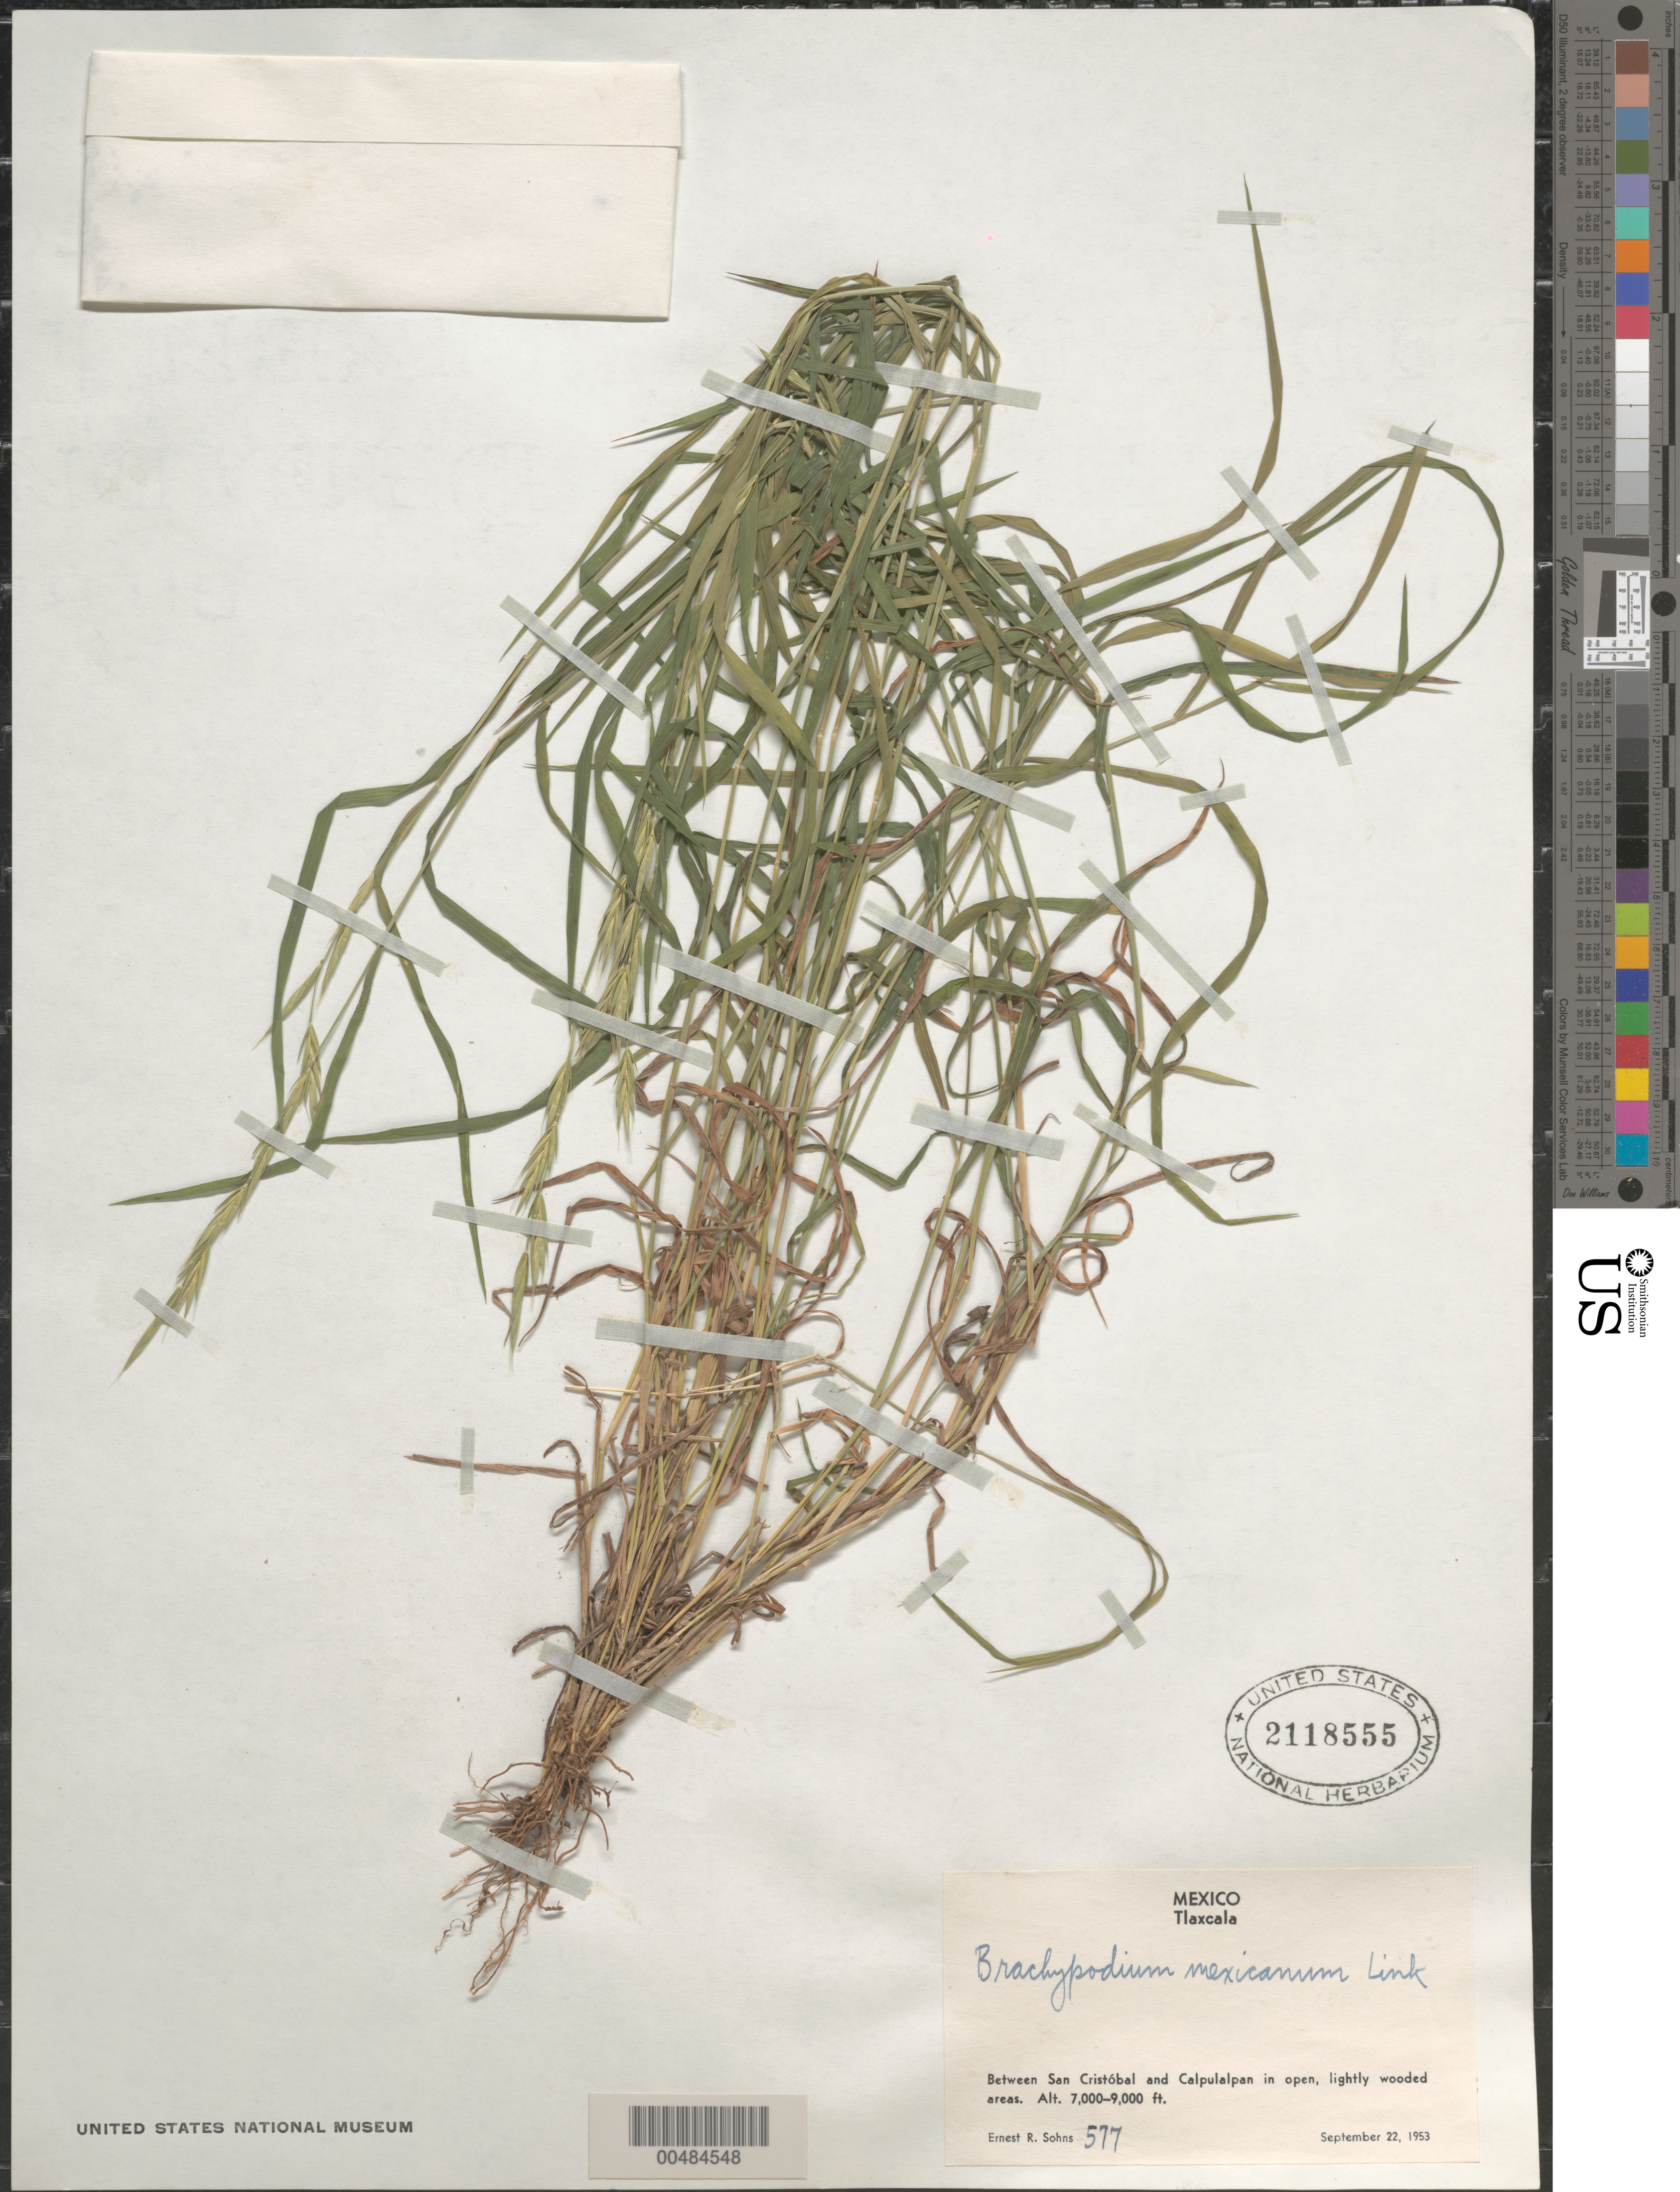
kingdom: Plantae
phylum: Tracheophyta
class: Liliopsida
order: Poales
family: Poaceae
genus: Brachypodium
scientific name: Brachypodium mexicanum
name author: (Roem. & Schult.) Link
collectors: E. R. Sohns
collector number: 577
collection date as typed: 22 Sep 1953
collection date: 1953-09-22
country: Mexico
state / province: Tlaxcala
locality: Between San Crist¢bal and Calpulalpan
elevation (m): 2134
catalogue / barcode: US 2118555